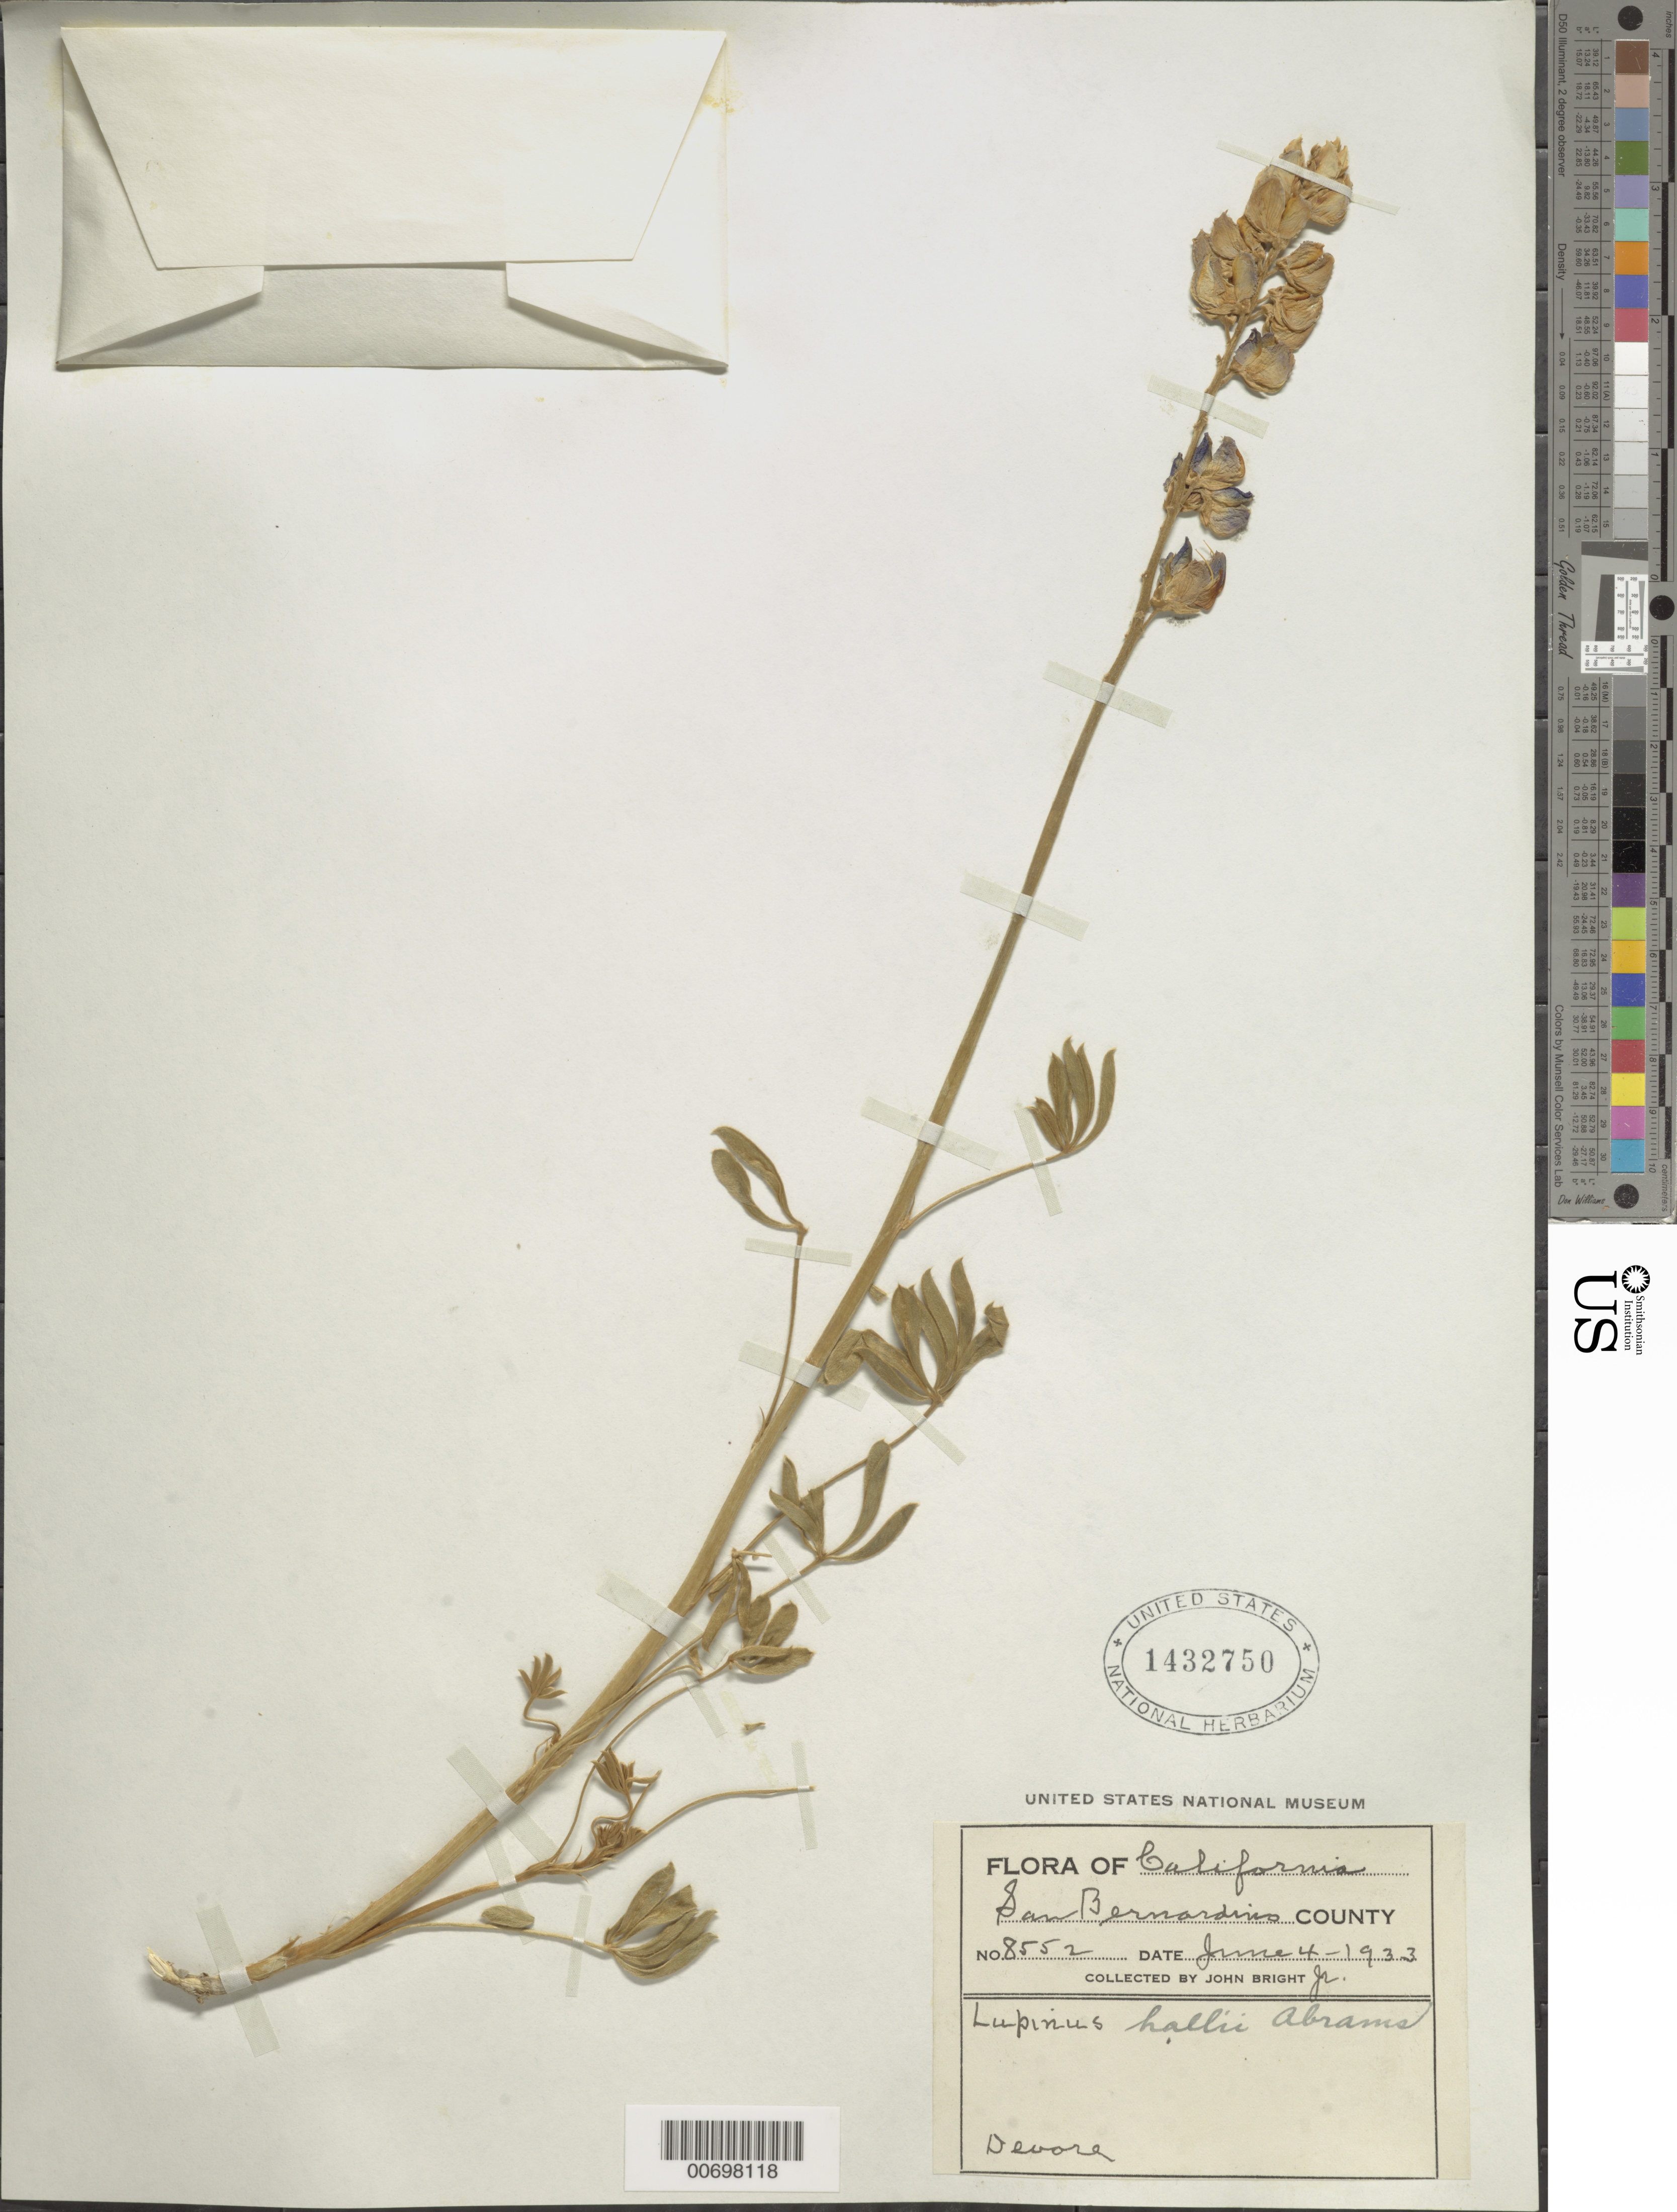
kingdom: Plantae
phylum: Tracheophyta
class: Magnoliopsida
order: Fabales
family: Fabaceae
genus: Lupinus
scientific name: Lupinus excubitus var. hallii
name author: (Abrams) C.P. Sm.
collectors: J. Bright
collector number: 8552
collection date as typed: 04 Jun 1933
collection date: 1933-06-04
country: United States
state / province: California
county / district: San Bernardino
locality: Devore.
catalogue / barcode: US 1432750